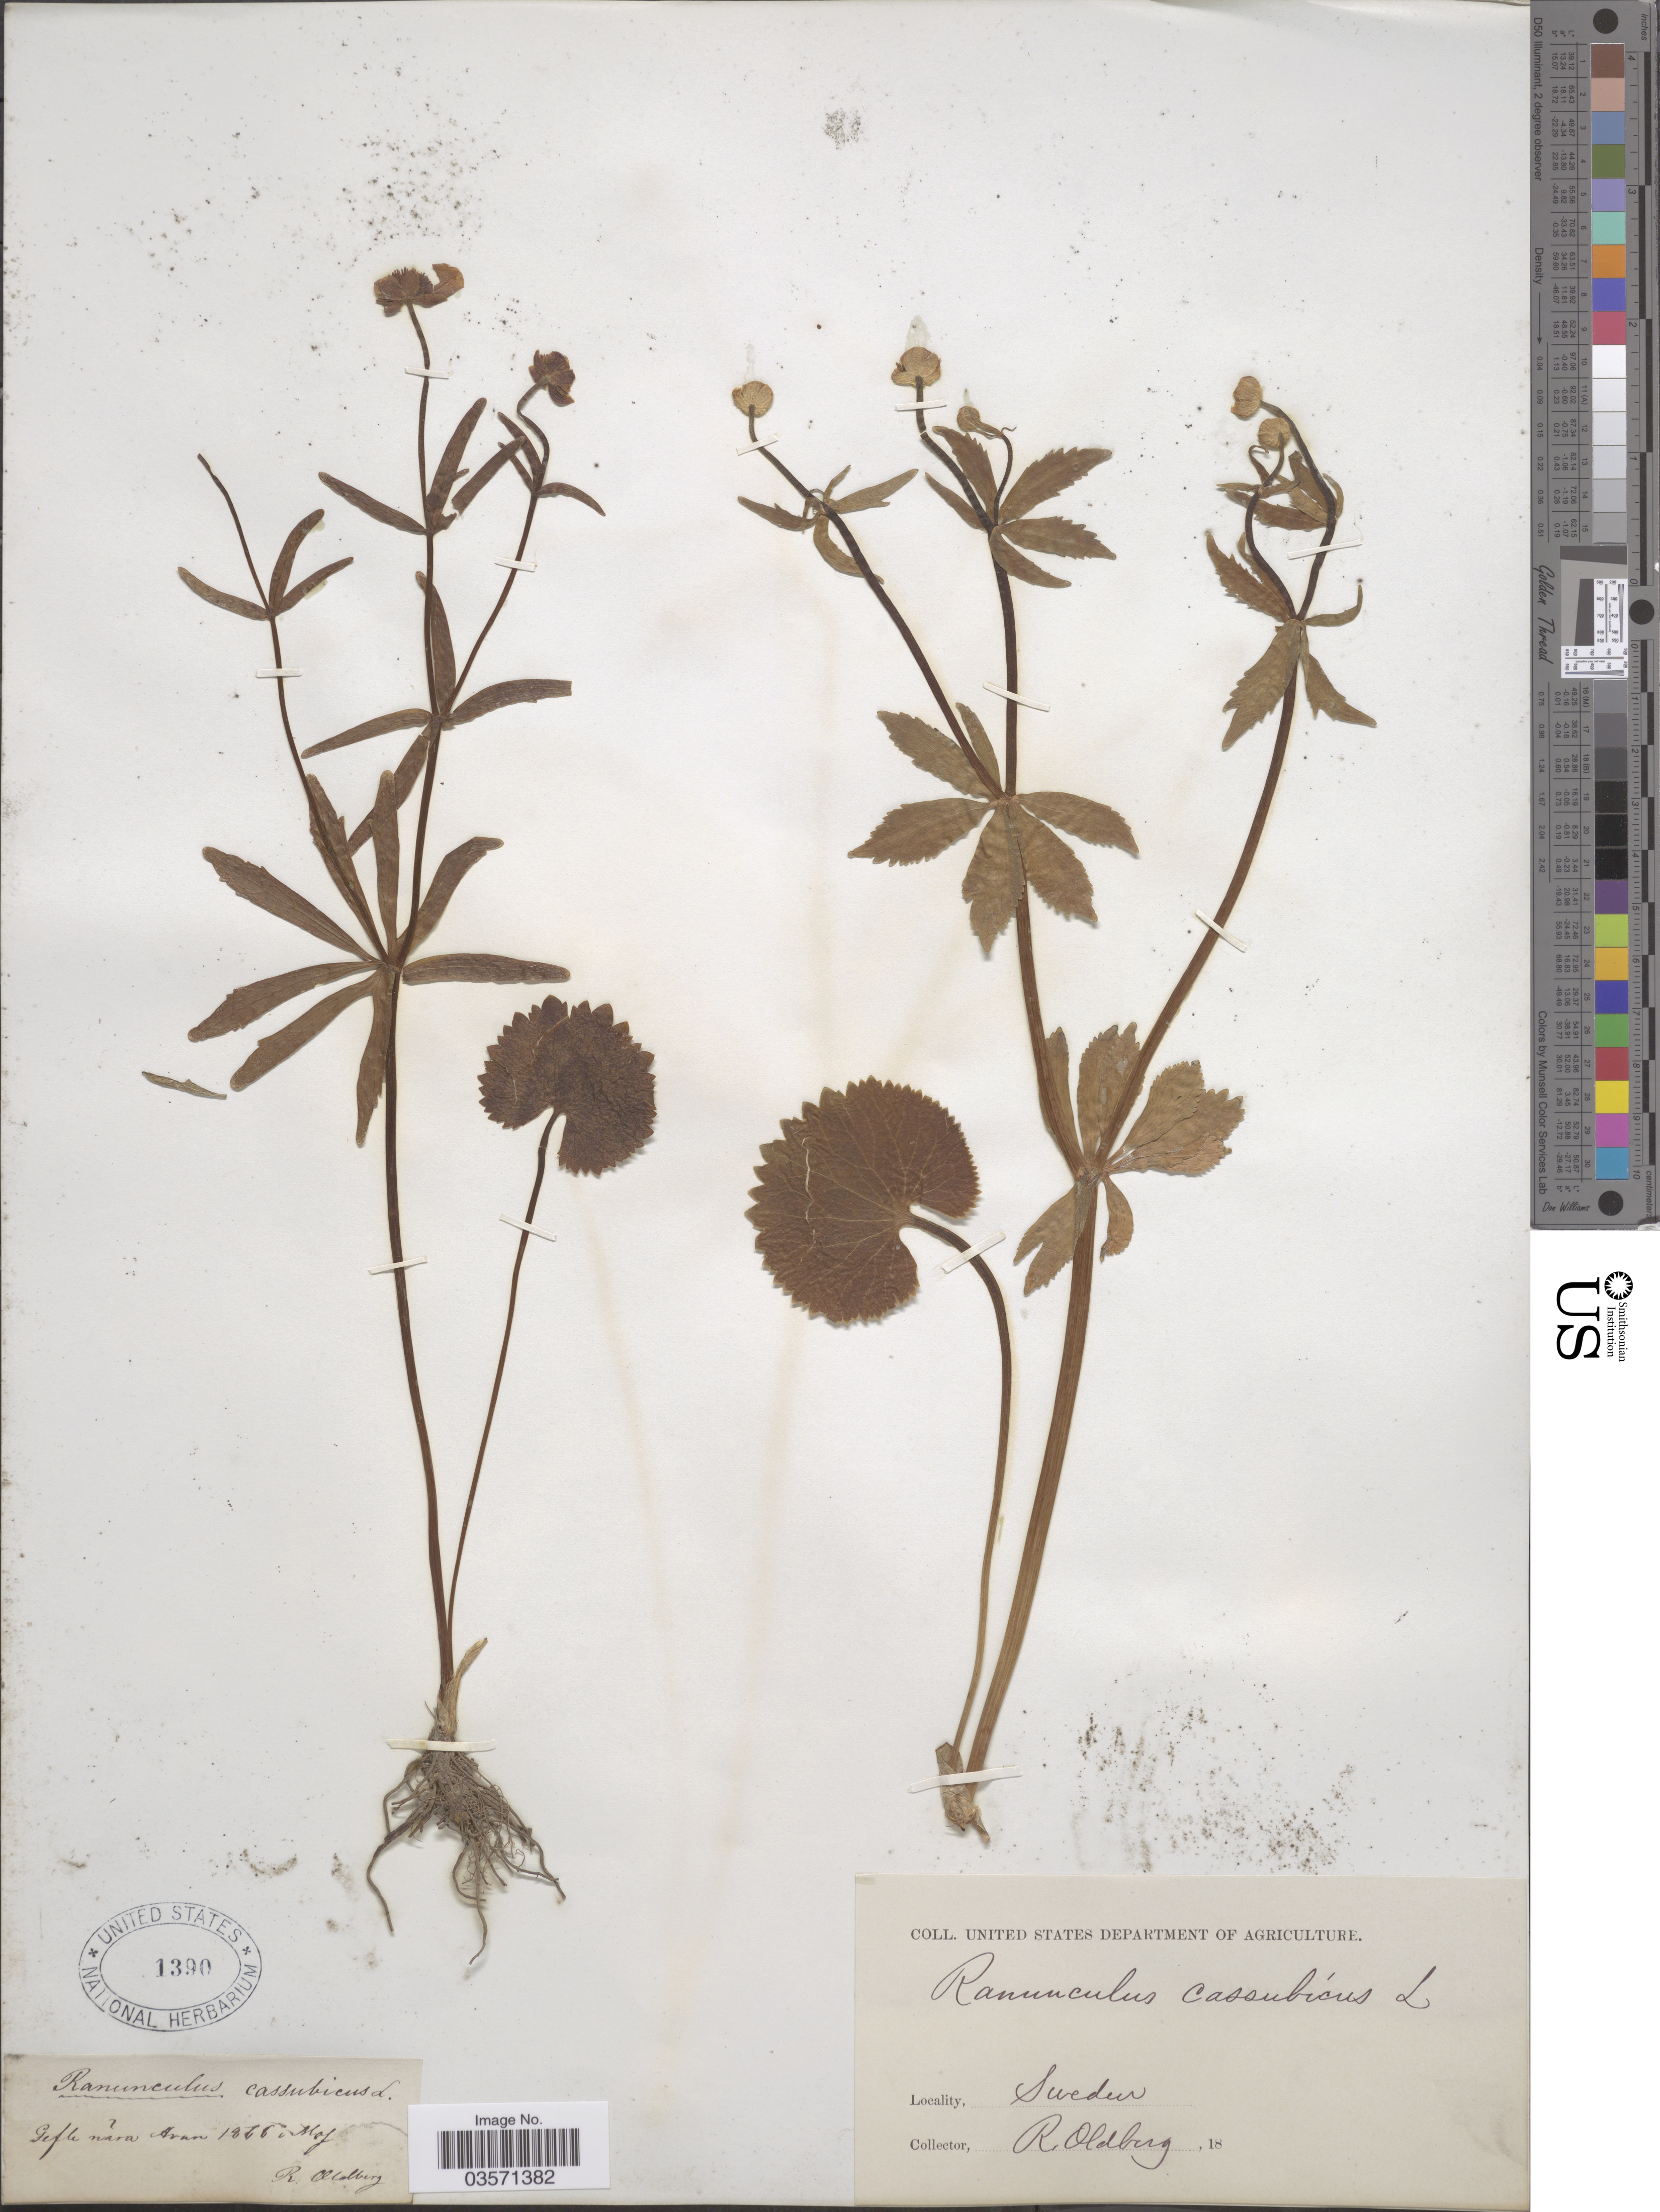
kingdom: Plantae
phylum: Tracheophyta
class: Magnoliopsida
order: Ranunculales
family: Ranunculaceae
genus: Ranunculus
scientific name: Ranunculus cassubicus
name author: L.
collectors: R. Oldberg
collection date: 1866-05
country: Sweden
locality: Gefle nara Aran.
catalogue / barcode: US 1390